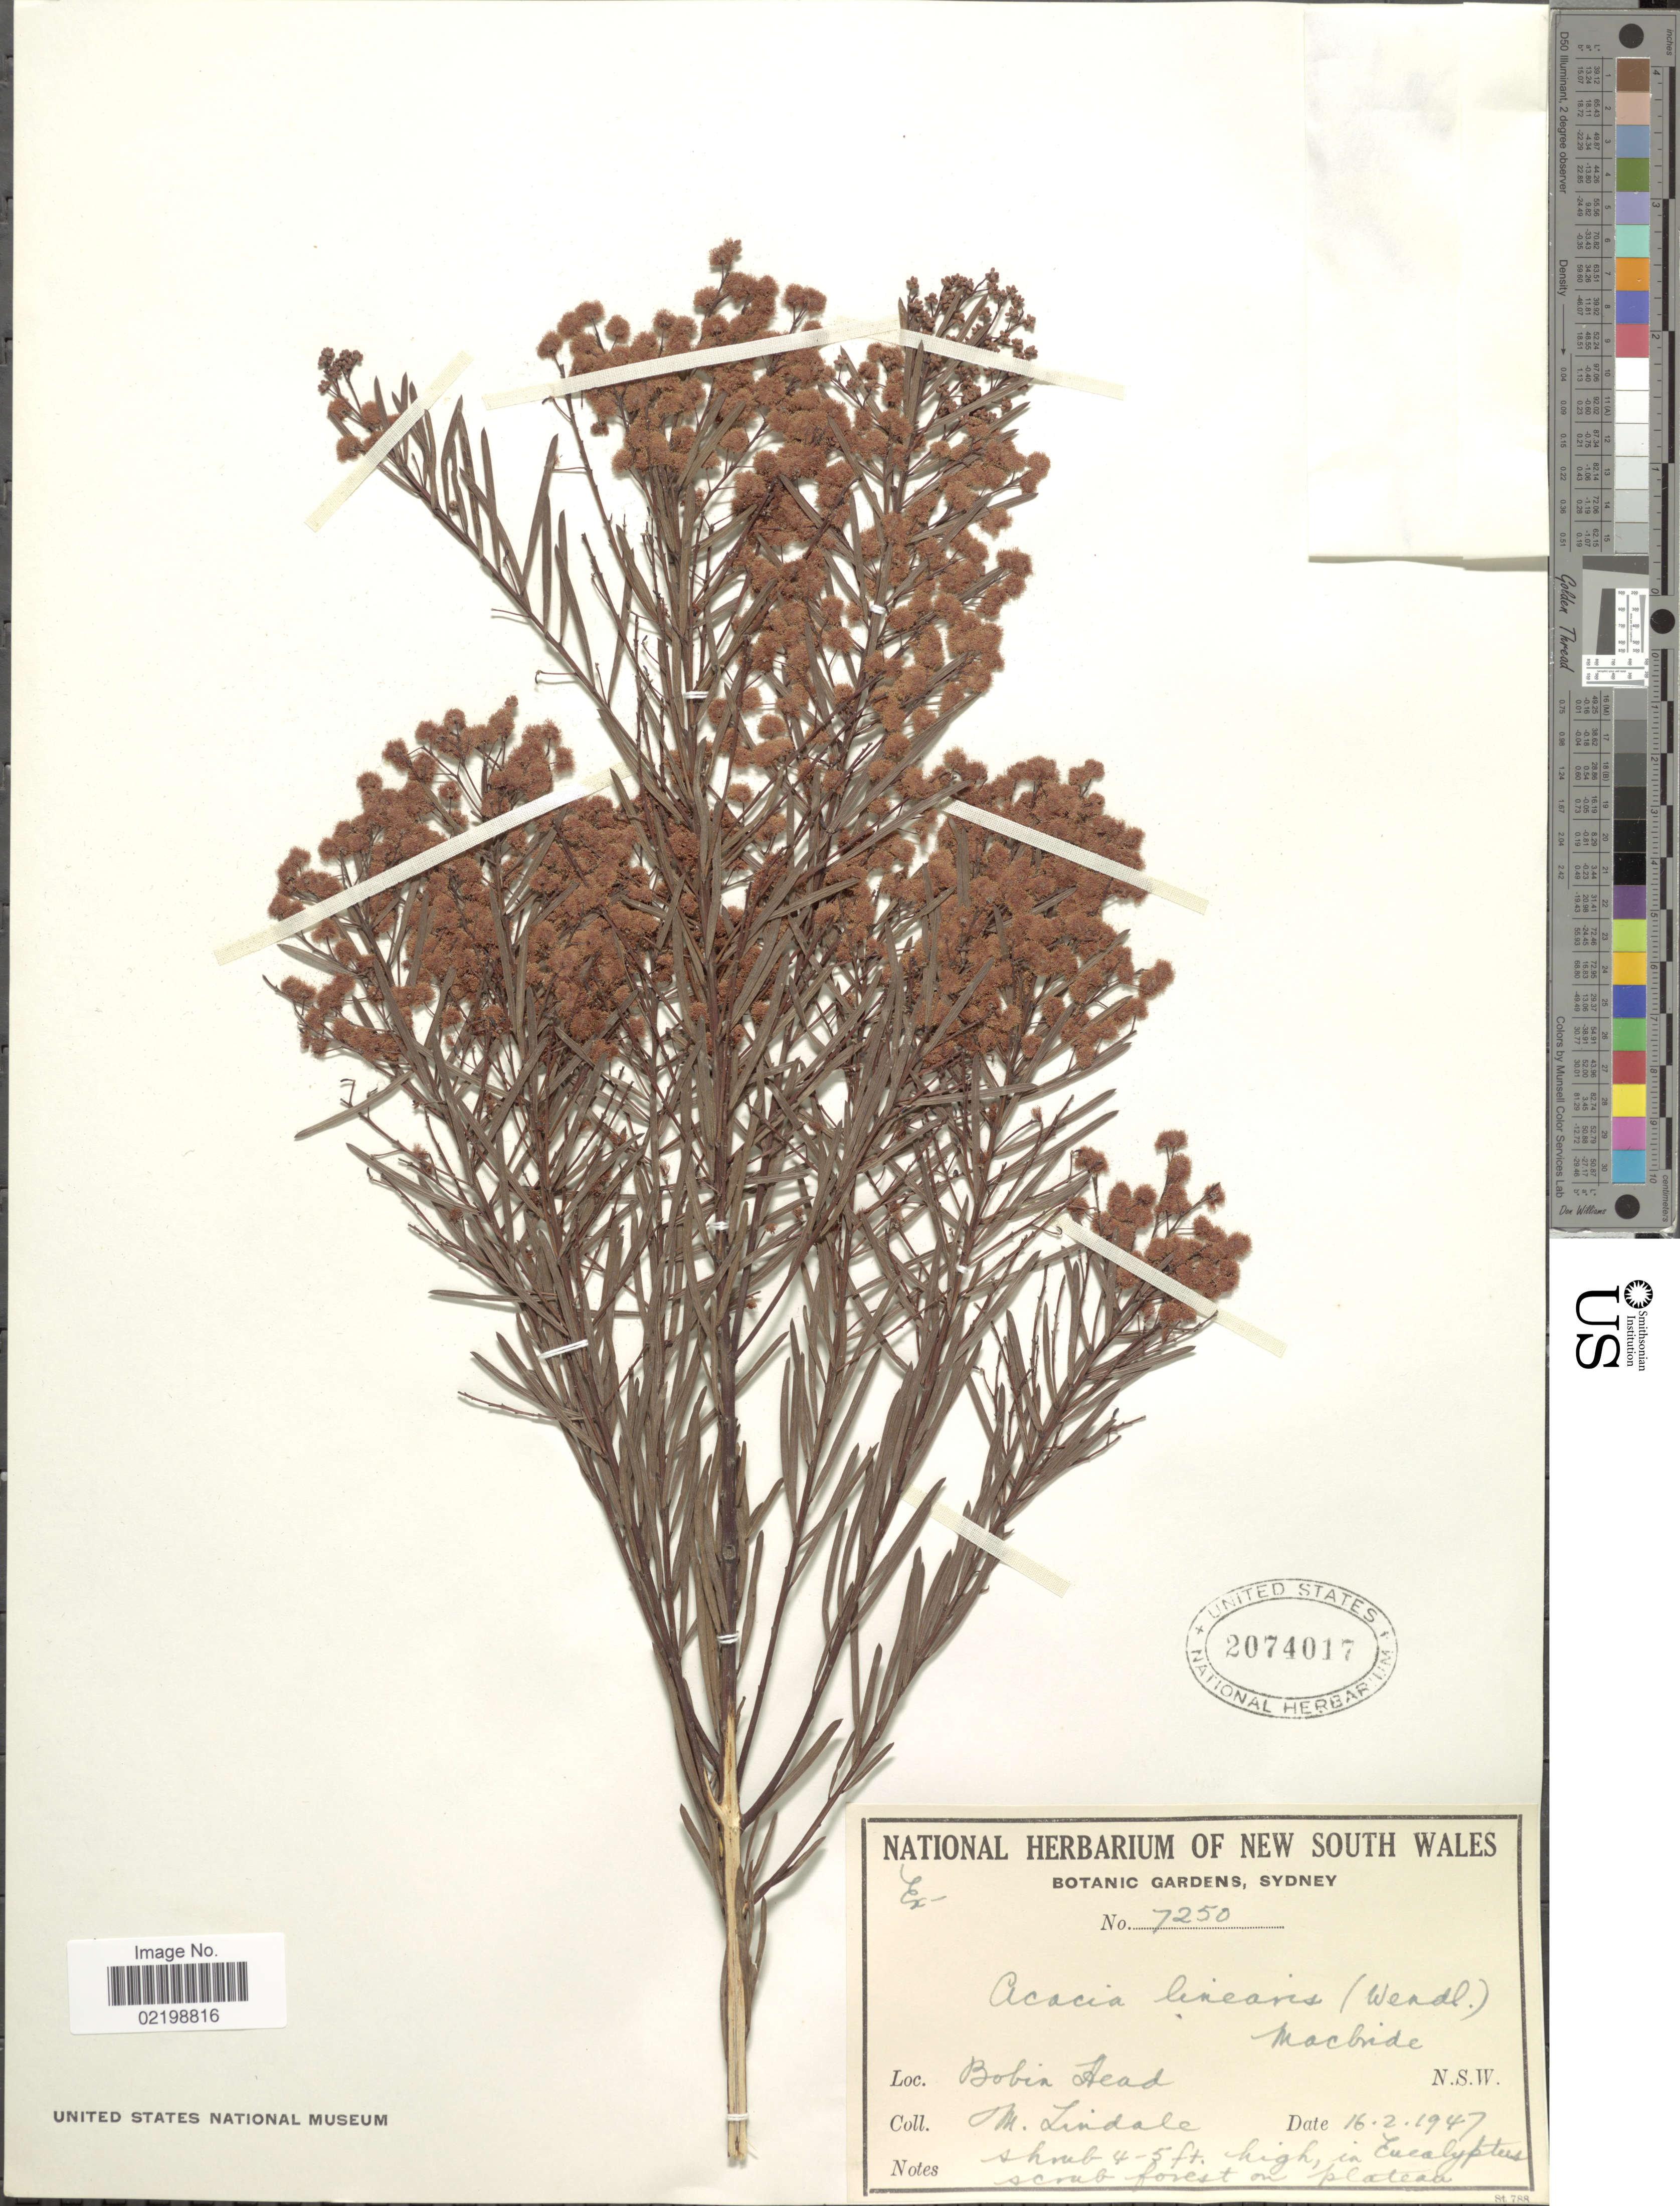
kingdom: Plantae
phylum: Tracheophyta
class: Magnoliopsida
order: Fabales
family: Fabaceae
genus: Acacia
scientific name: Acacia linearis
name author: Sims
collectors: M. Lindale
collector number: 7250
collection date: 1947-02-16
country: Australia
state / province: New South Wales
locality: Bobin Head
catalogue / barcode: US 2074017